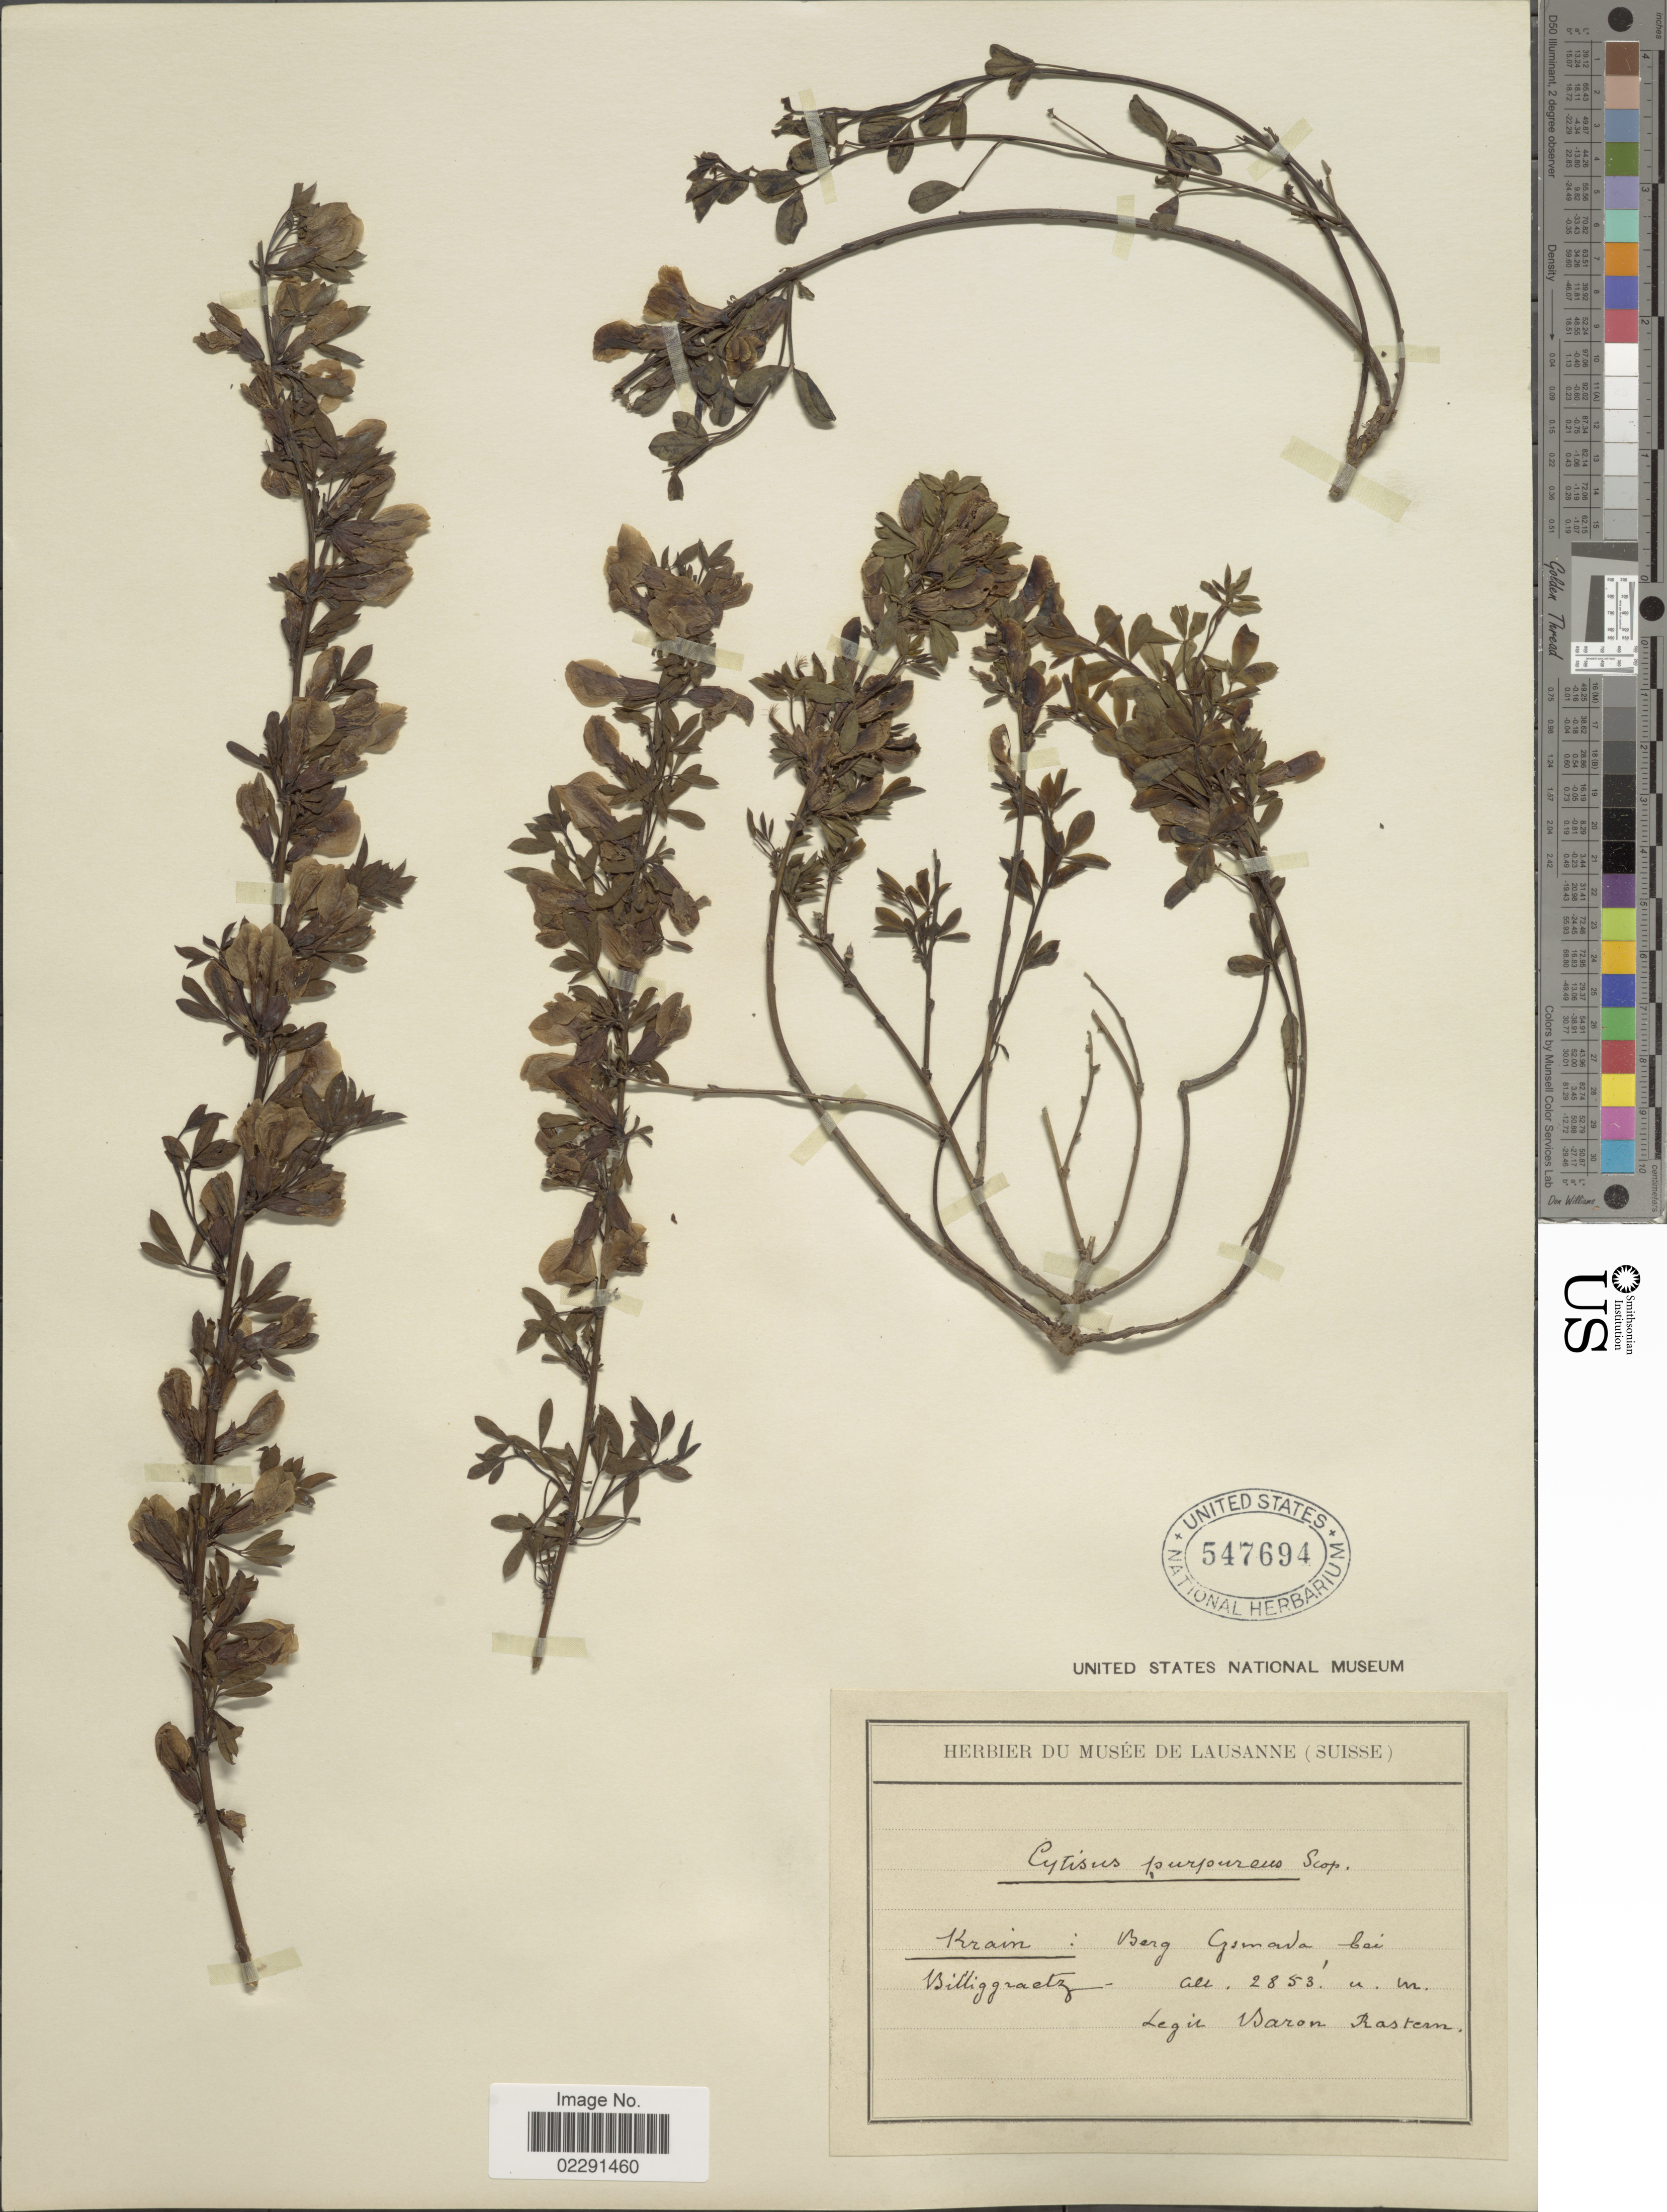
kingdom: Plantae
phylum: Tracheophyta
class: Magnoliopsida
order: Fabales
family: Fabaceae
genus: Cytisus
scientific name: Cytisus purpureus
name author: Scop.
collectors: N. Rastern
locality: Krain: Berg Gsmada bai Billiggraetz. [interpreted]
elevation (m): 2853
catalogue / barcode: US 547694